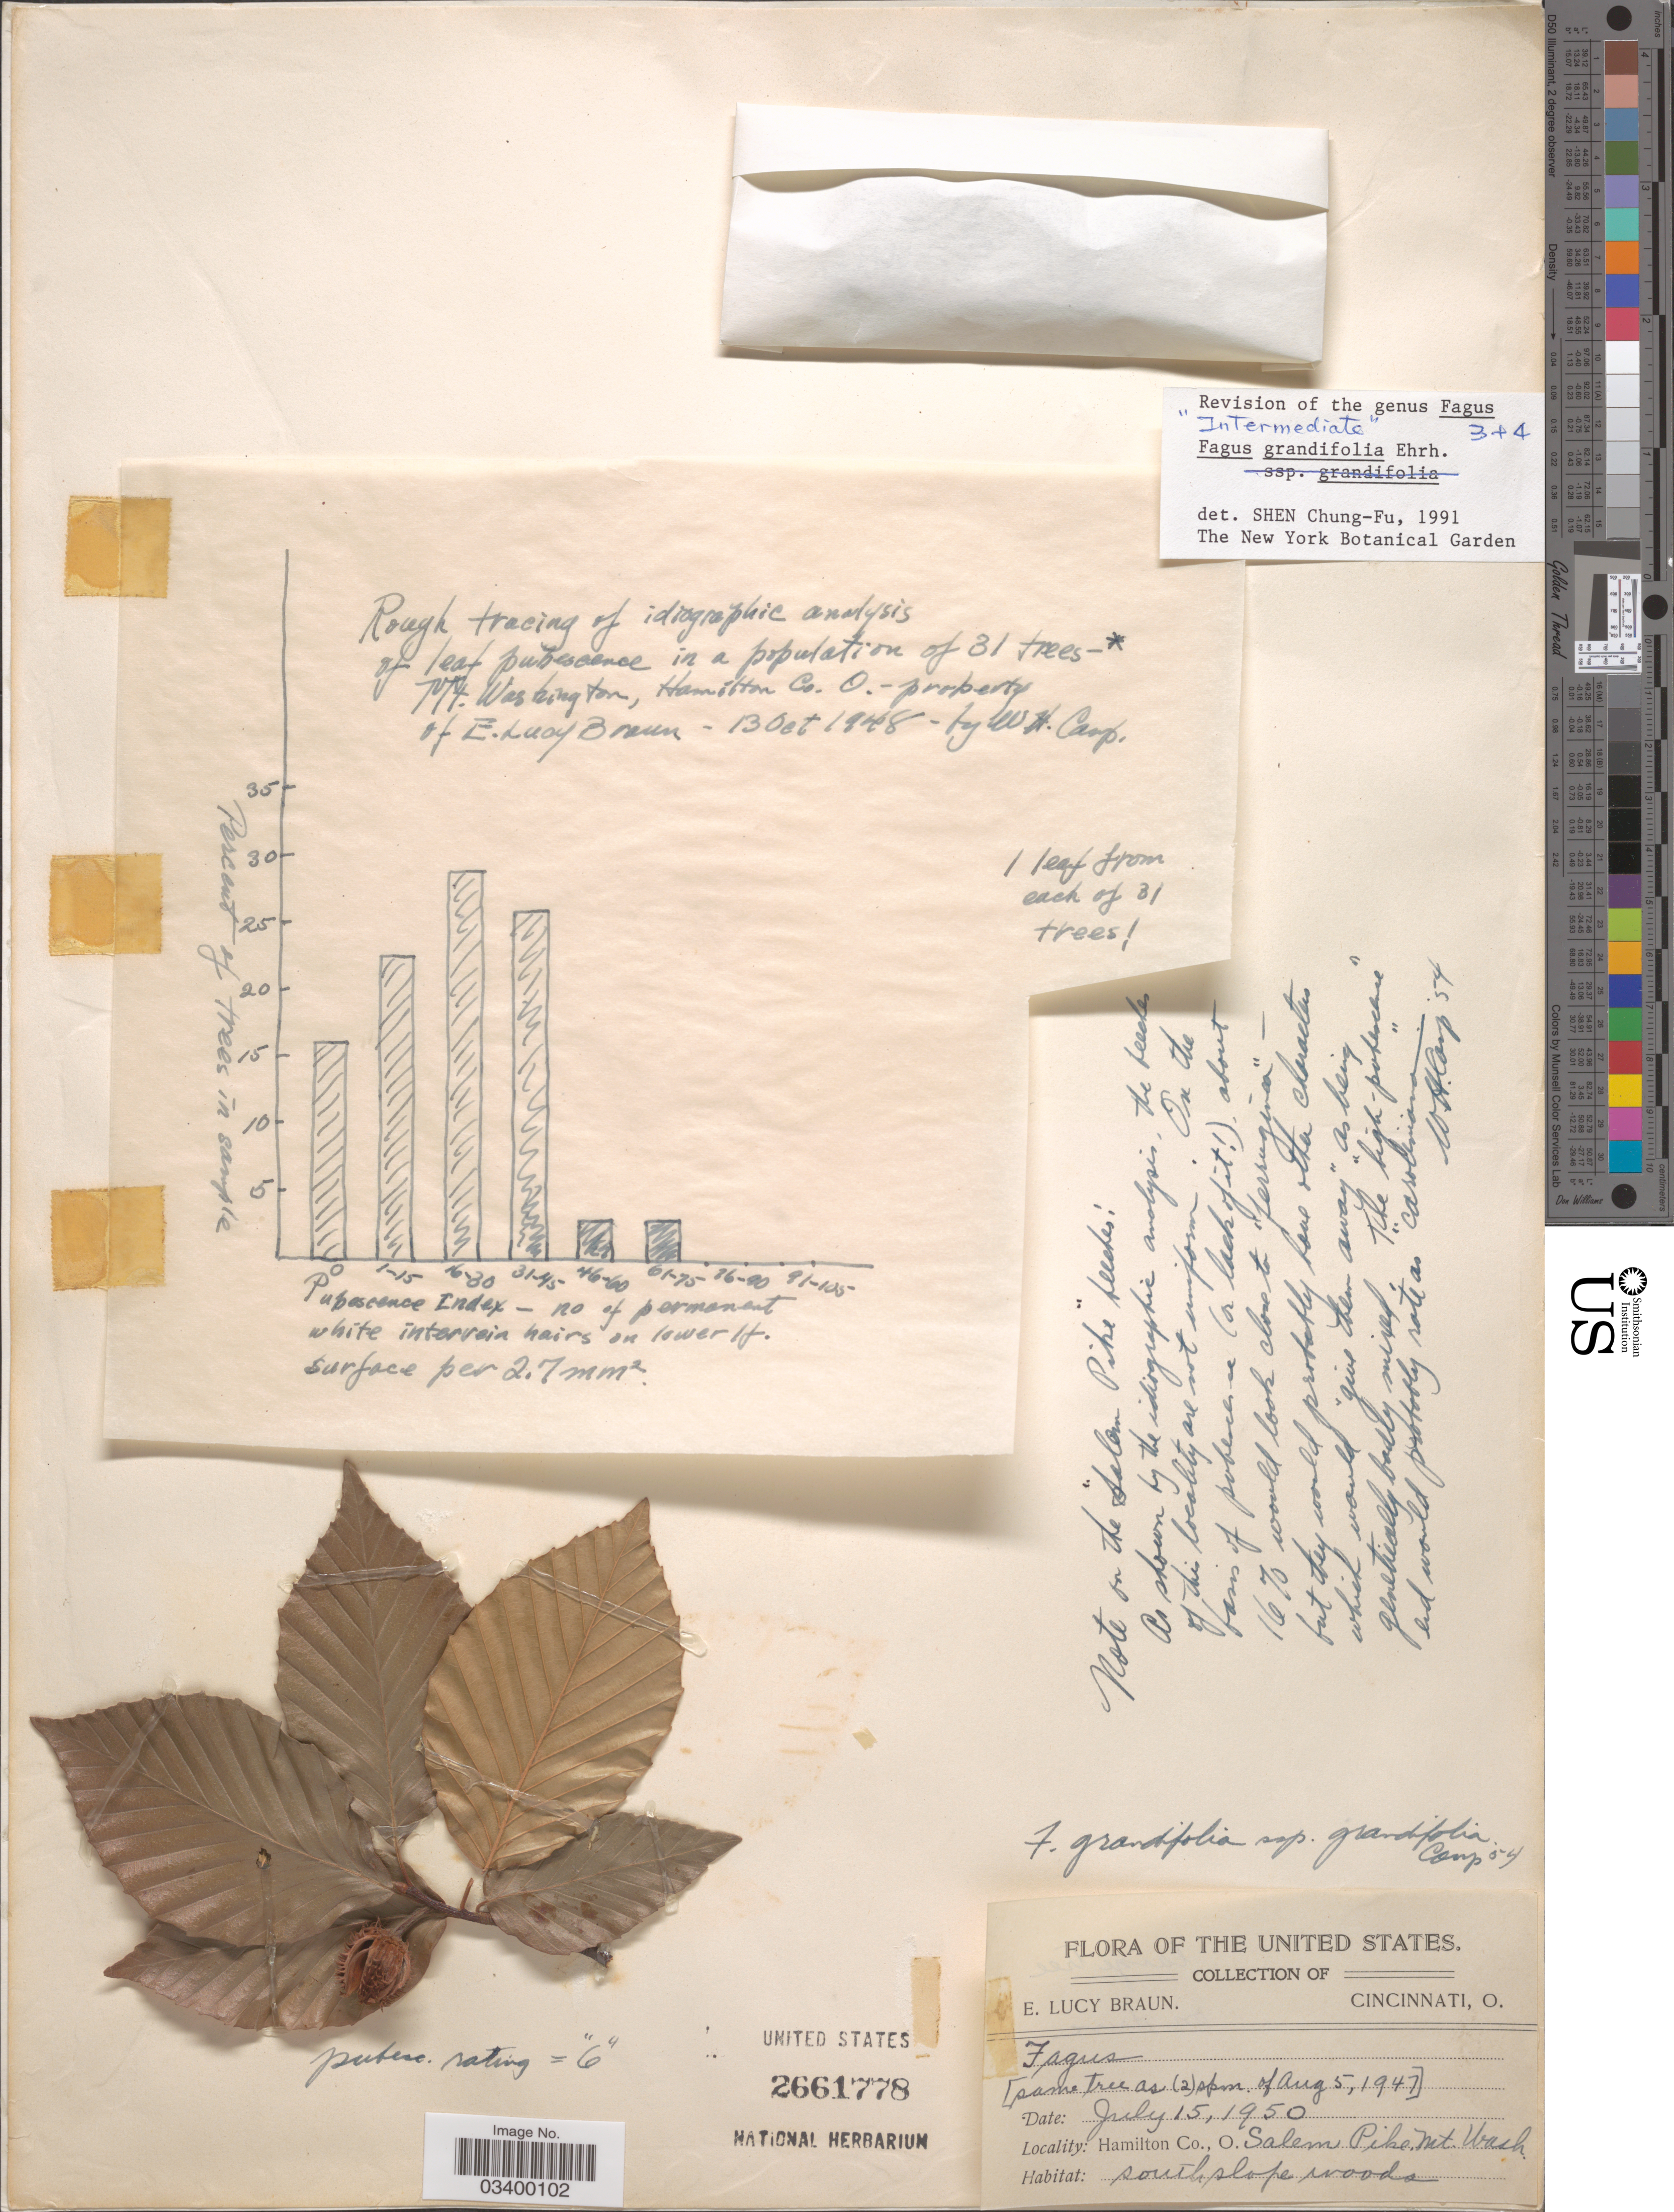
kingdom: Plantae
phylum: Tracheophyta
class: Magnoliopsida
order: Fagales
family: Fagaceae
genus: Fagus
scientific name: Fagus grandifolia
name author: Ehrh.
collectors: E. L. Braun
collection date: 1950-07-15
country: United States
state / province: Washington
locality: Hamilton Co. Salem Pike, Mt. Wash.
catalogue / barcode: US 2661778